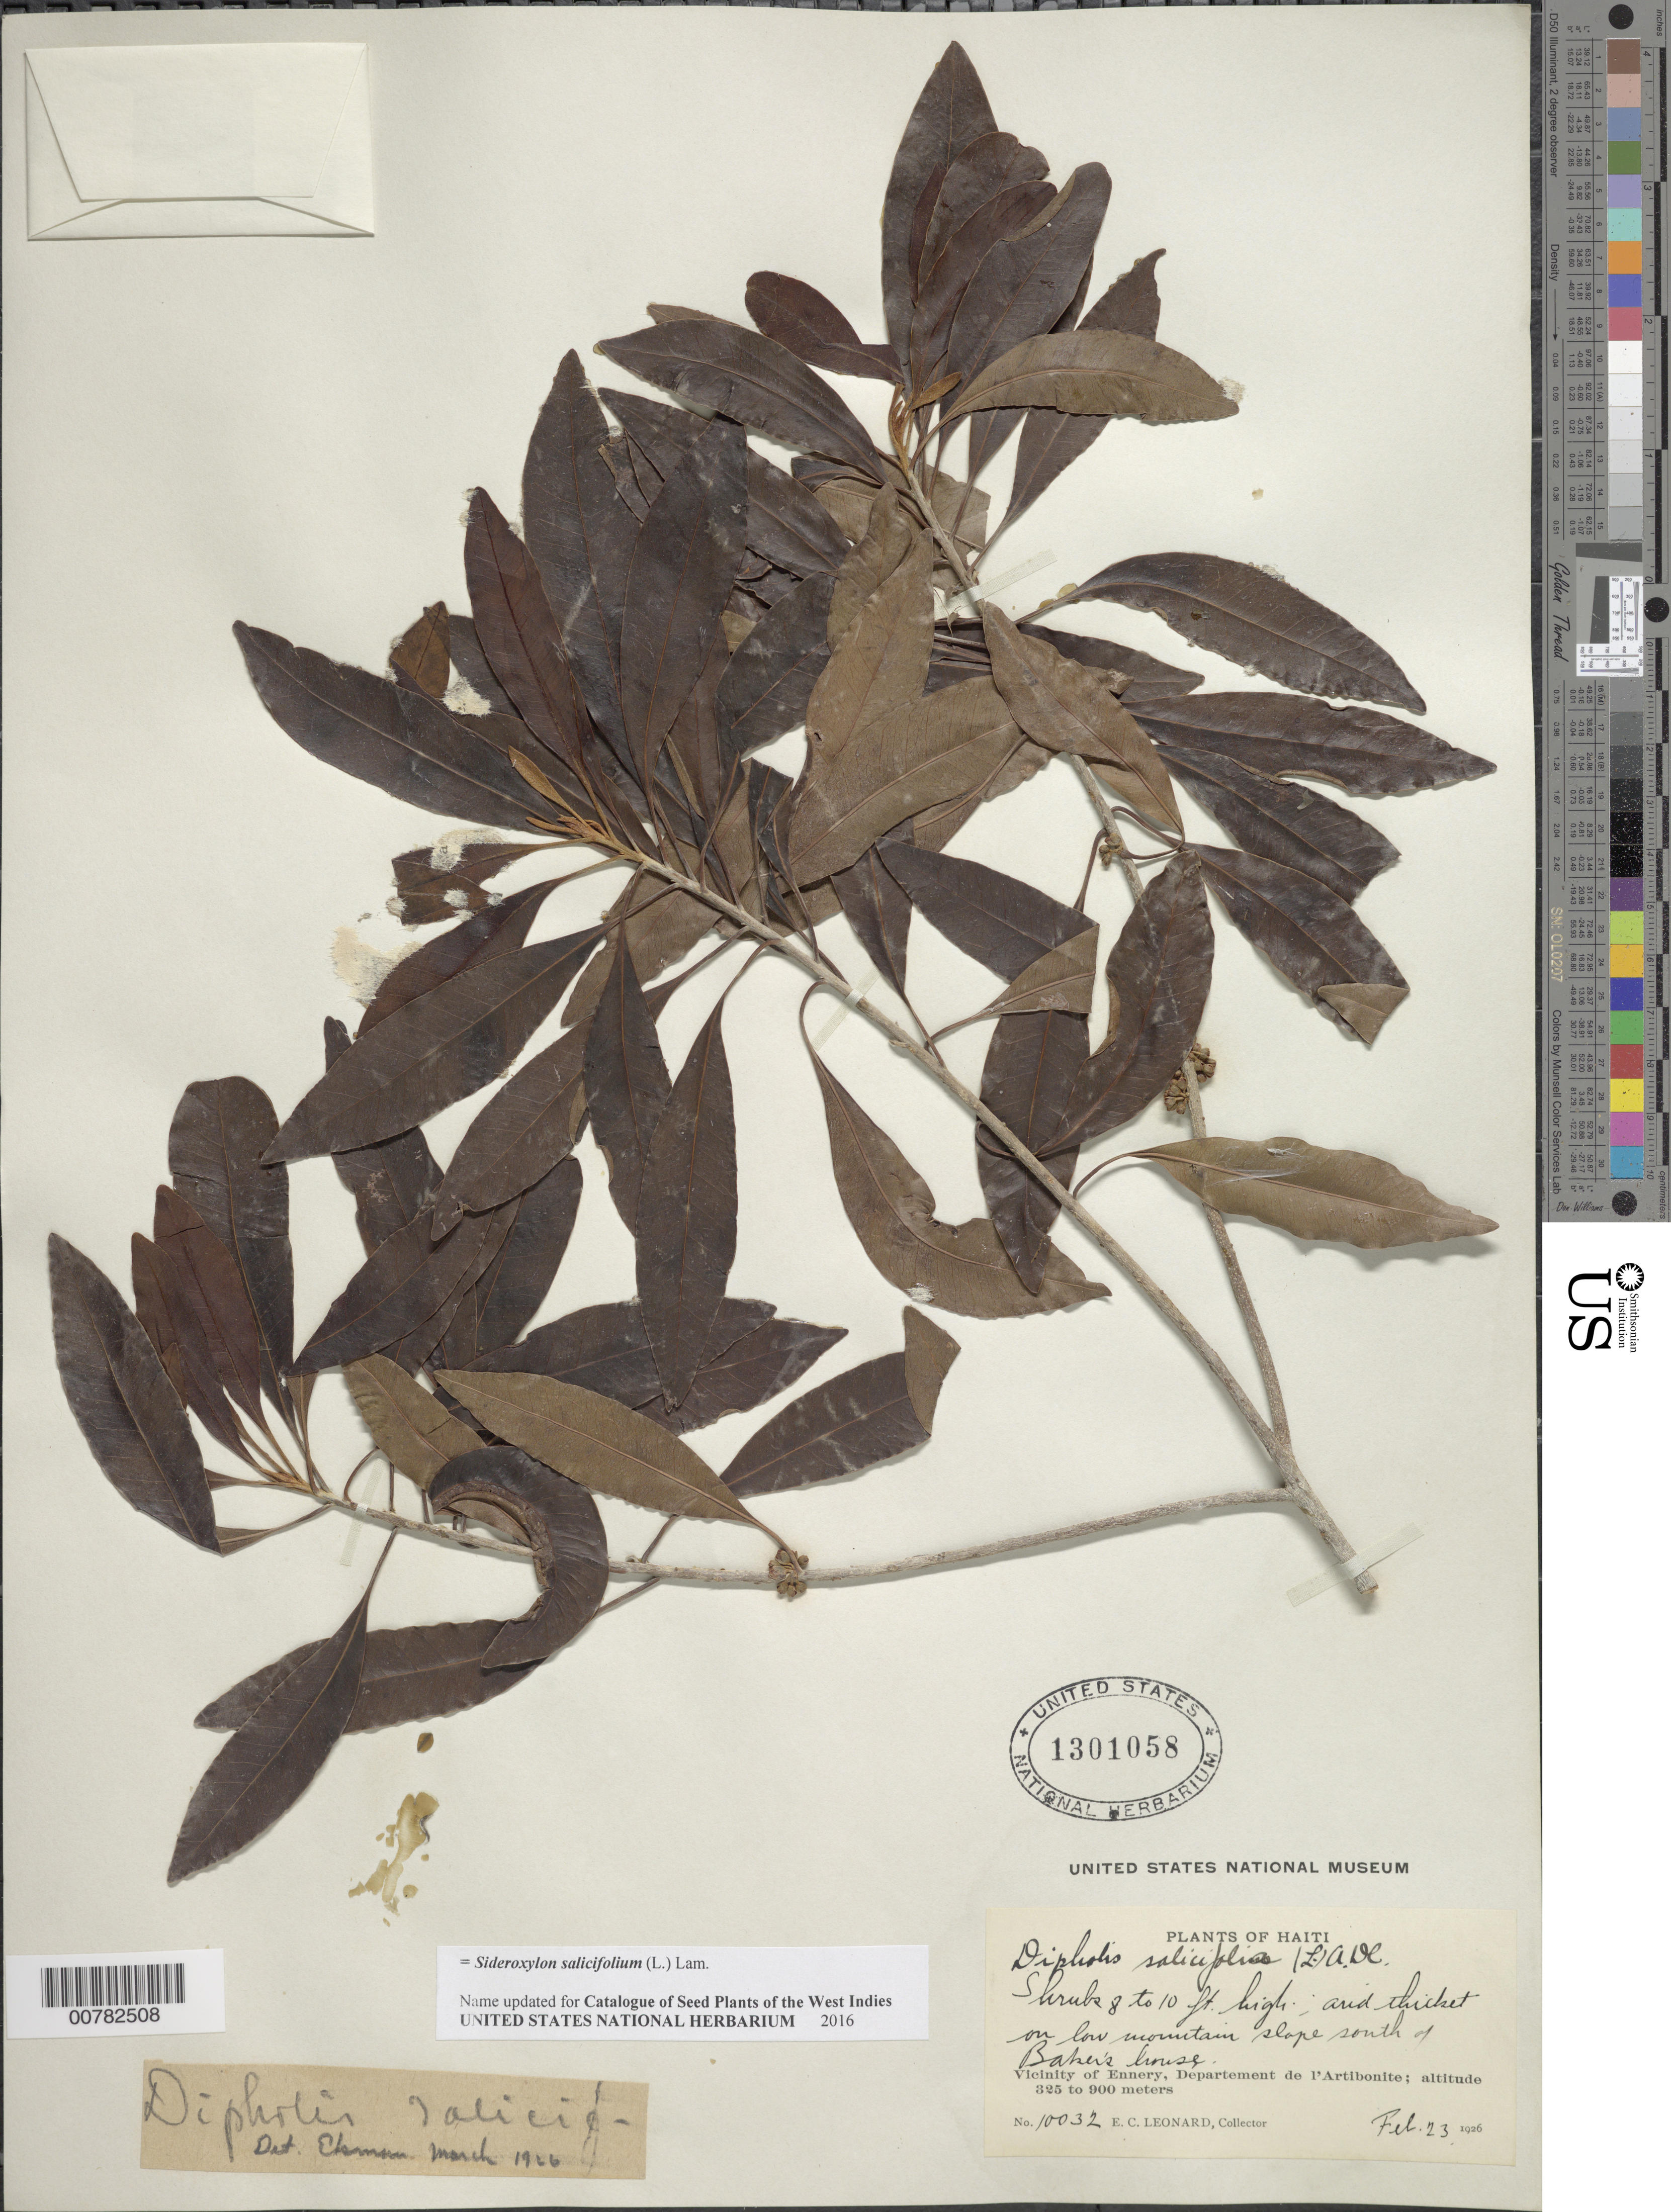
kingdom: Plantae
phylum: Tracheophyta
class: Magnoliopsida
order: Ericales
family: Sapotaceae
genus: Sideroxylon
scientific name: Sideroxylon salicifolium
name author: (L.) Lam.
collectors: E. C. Leonard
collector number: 10032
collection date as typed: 23 Feb 1926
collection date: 1926-02-23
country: Haiti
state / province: Artibonite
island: Hispaniola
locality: Vicinity of Ennery, on low mountain slope south of Baker's house.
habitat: Arid thicket.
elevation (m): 325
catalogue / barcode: US 1301058